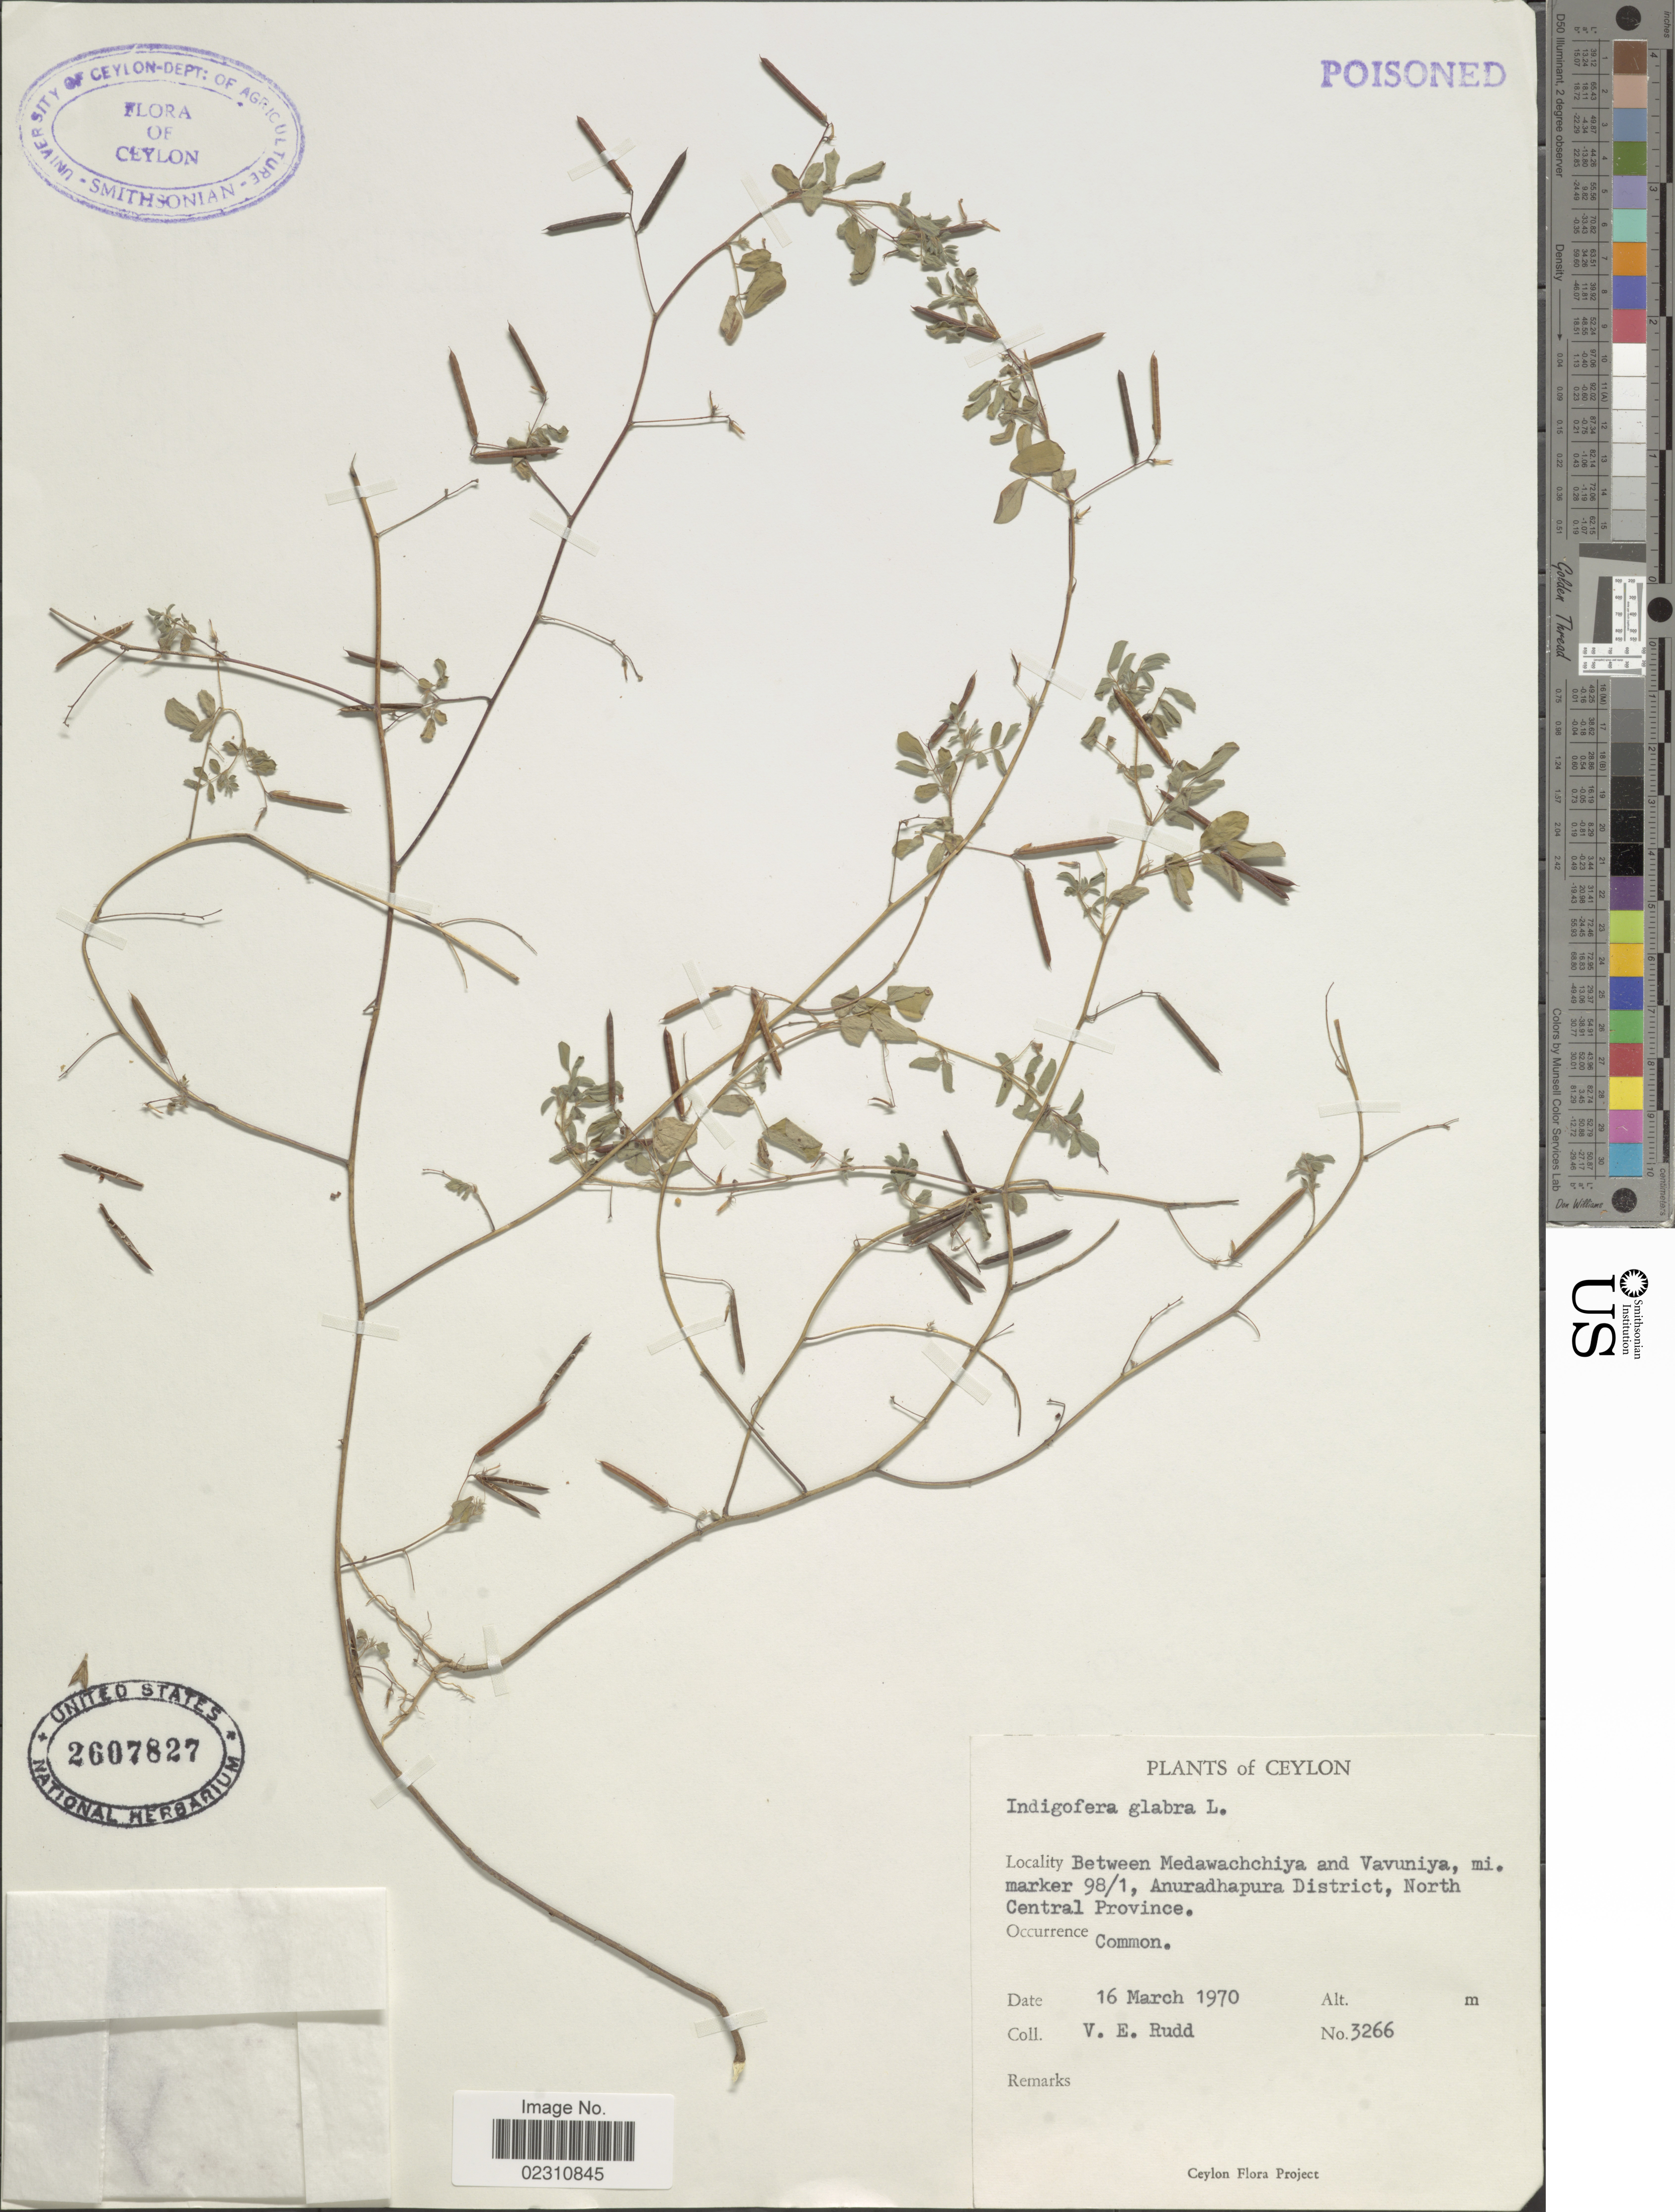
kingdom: Plantae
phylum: Tracheophyta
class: Magnoliopsida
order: Fabales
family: Fabaceae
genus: Indigofera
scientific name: Indigofera glabra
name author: S.S. Chien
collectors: V. E. Rudd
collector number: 3266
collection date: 1970-03-16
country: Sri Lanka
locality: Ceylon, Between Medawachchiya and Vavuniya, mi marker 98/1, Anuradhapura District, North Central Province.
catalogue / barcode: US 2607827